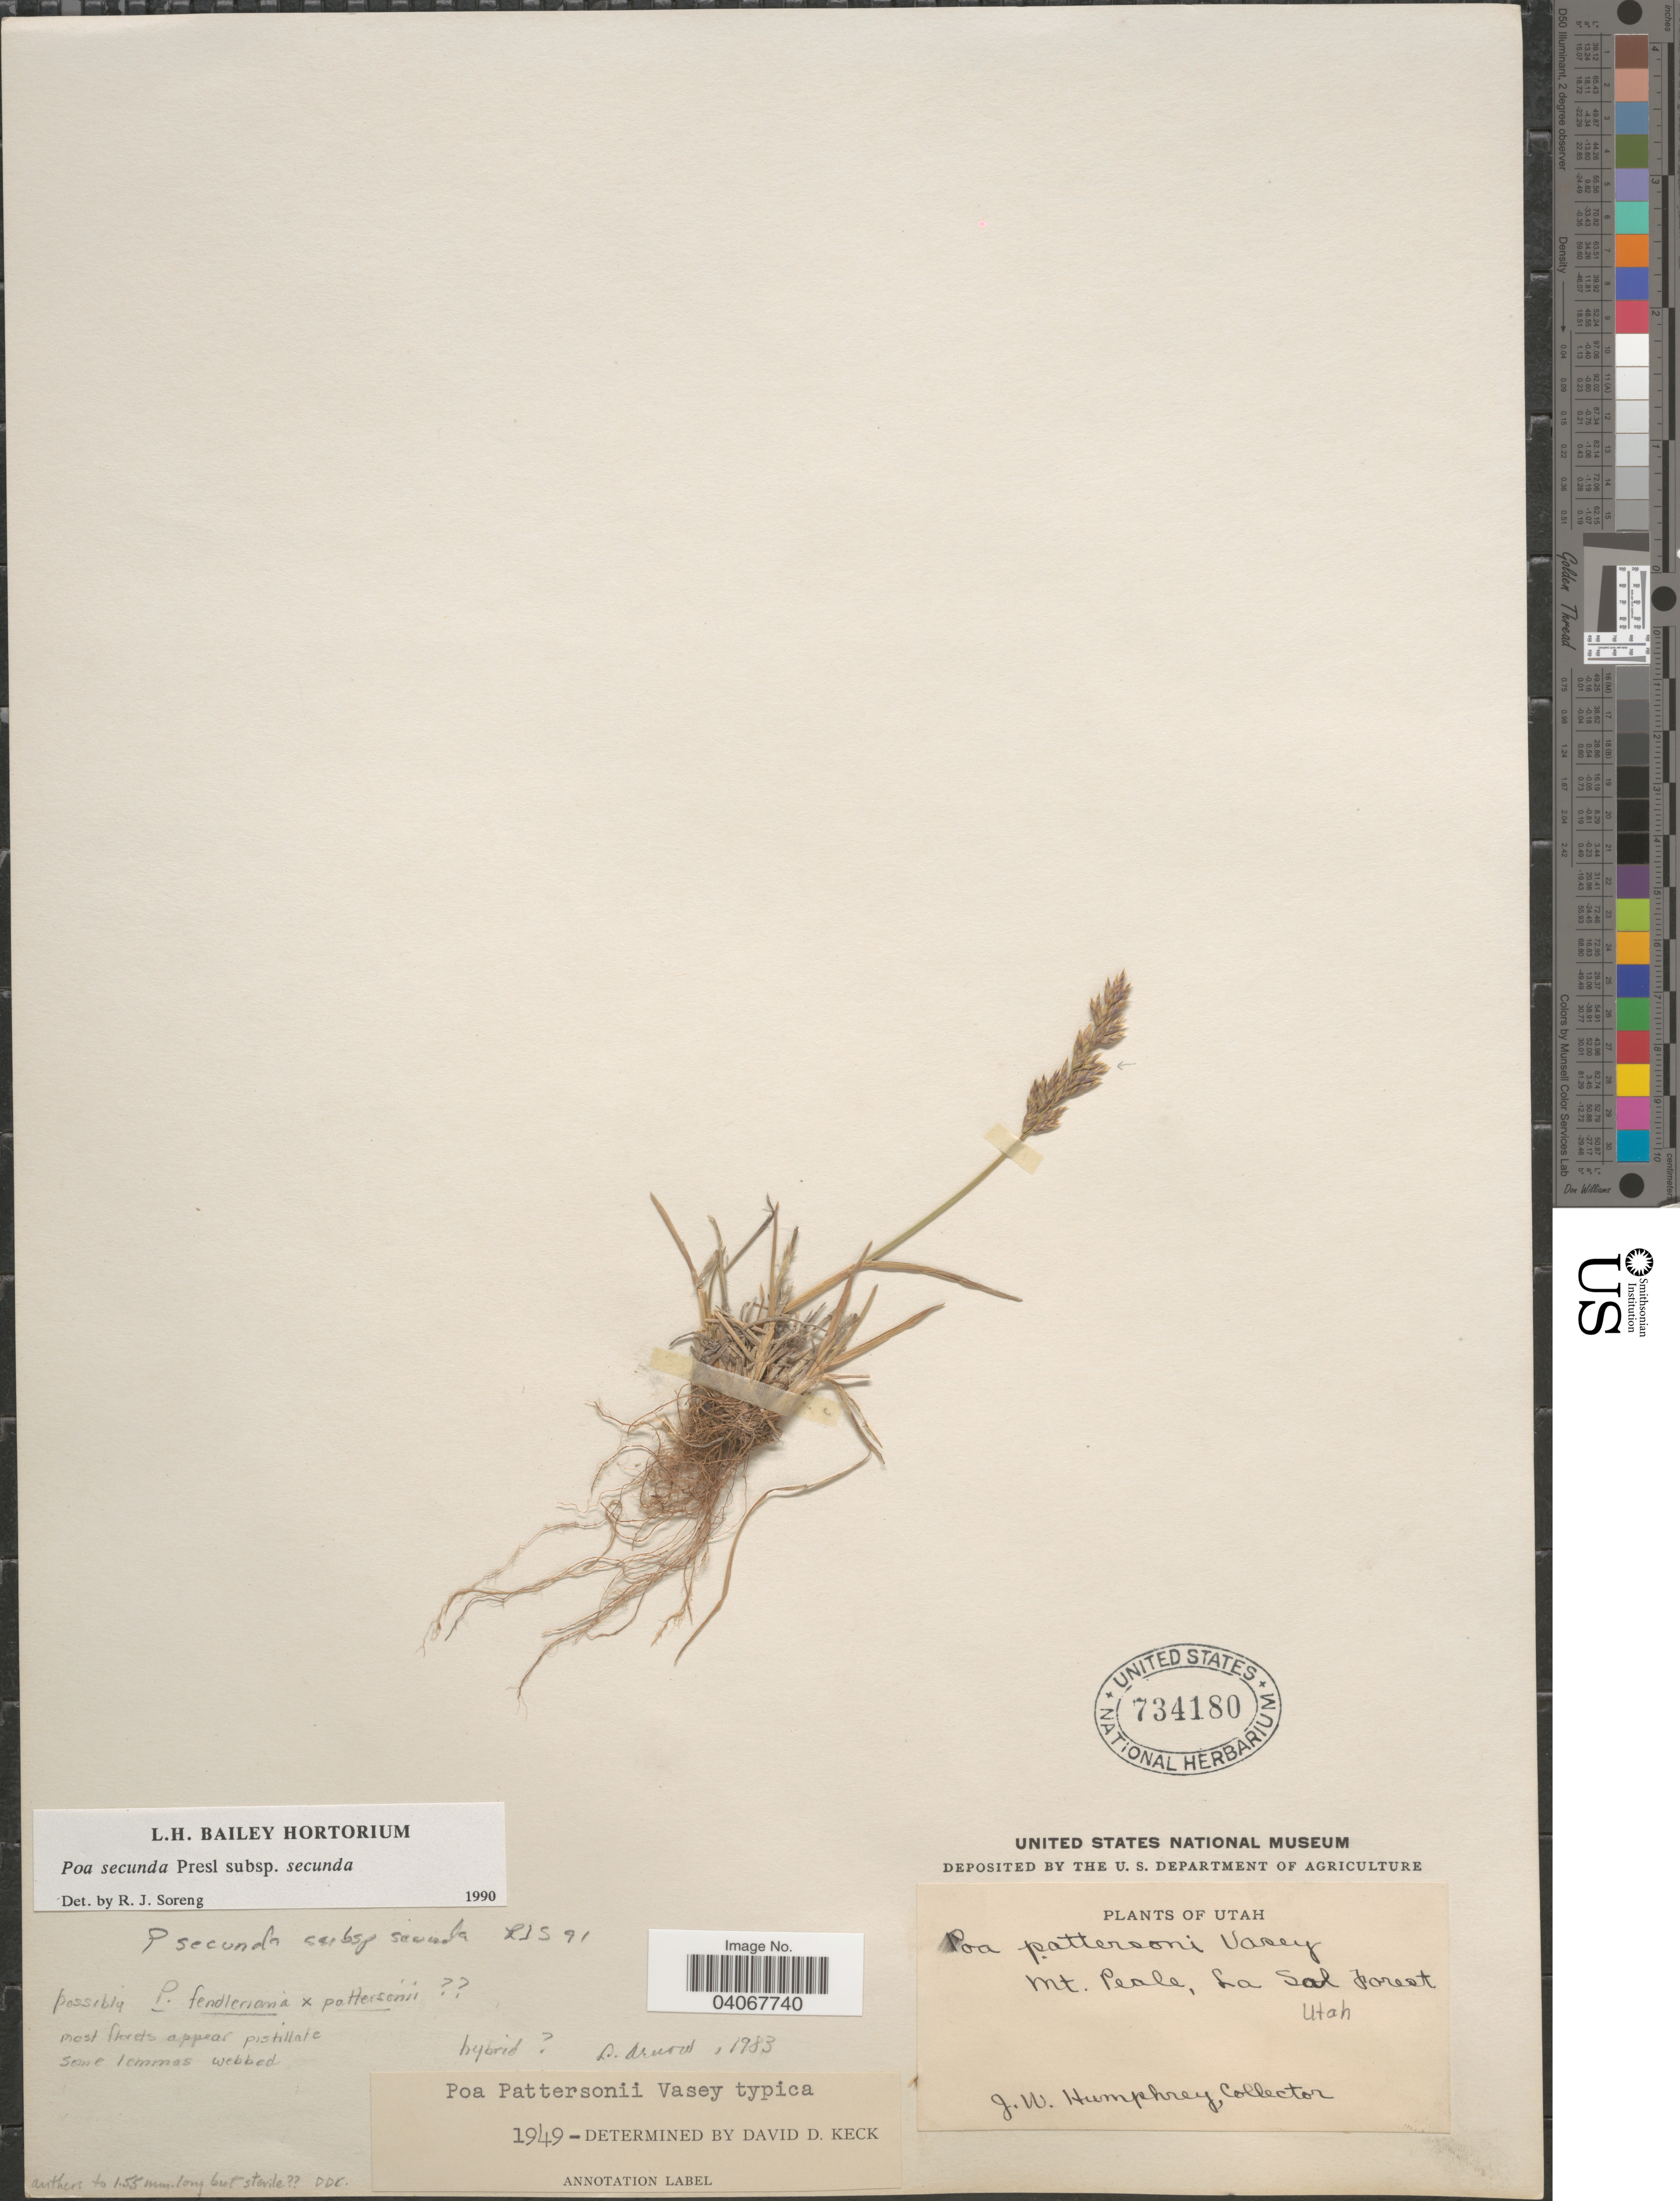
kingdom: Plantae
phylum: Tracheophyta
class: Liliopsida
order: Poales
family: Poaceae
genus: Poa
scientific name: Poa secunda subsp. secunda var. secunda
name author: J. Presl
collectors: J. Humphrey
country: United States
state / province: Utah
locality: Mt. Peale, La Sal Forest.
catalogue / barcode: US 734180